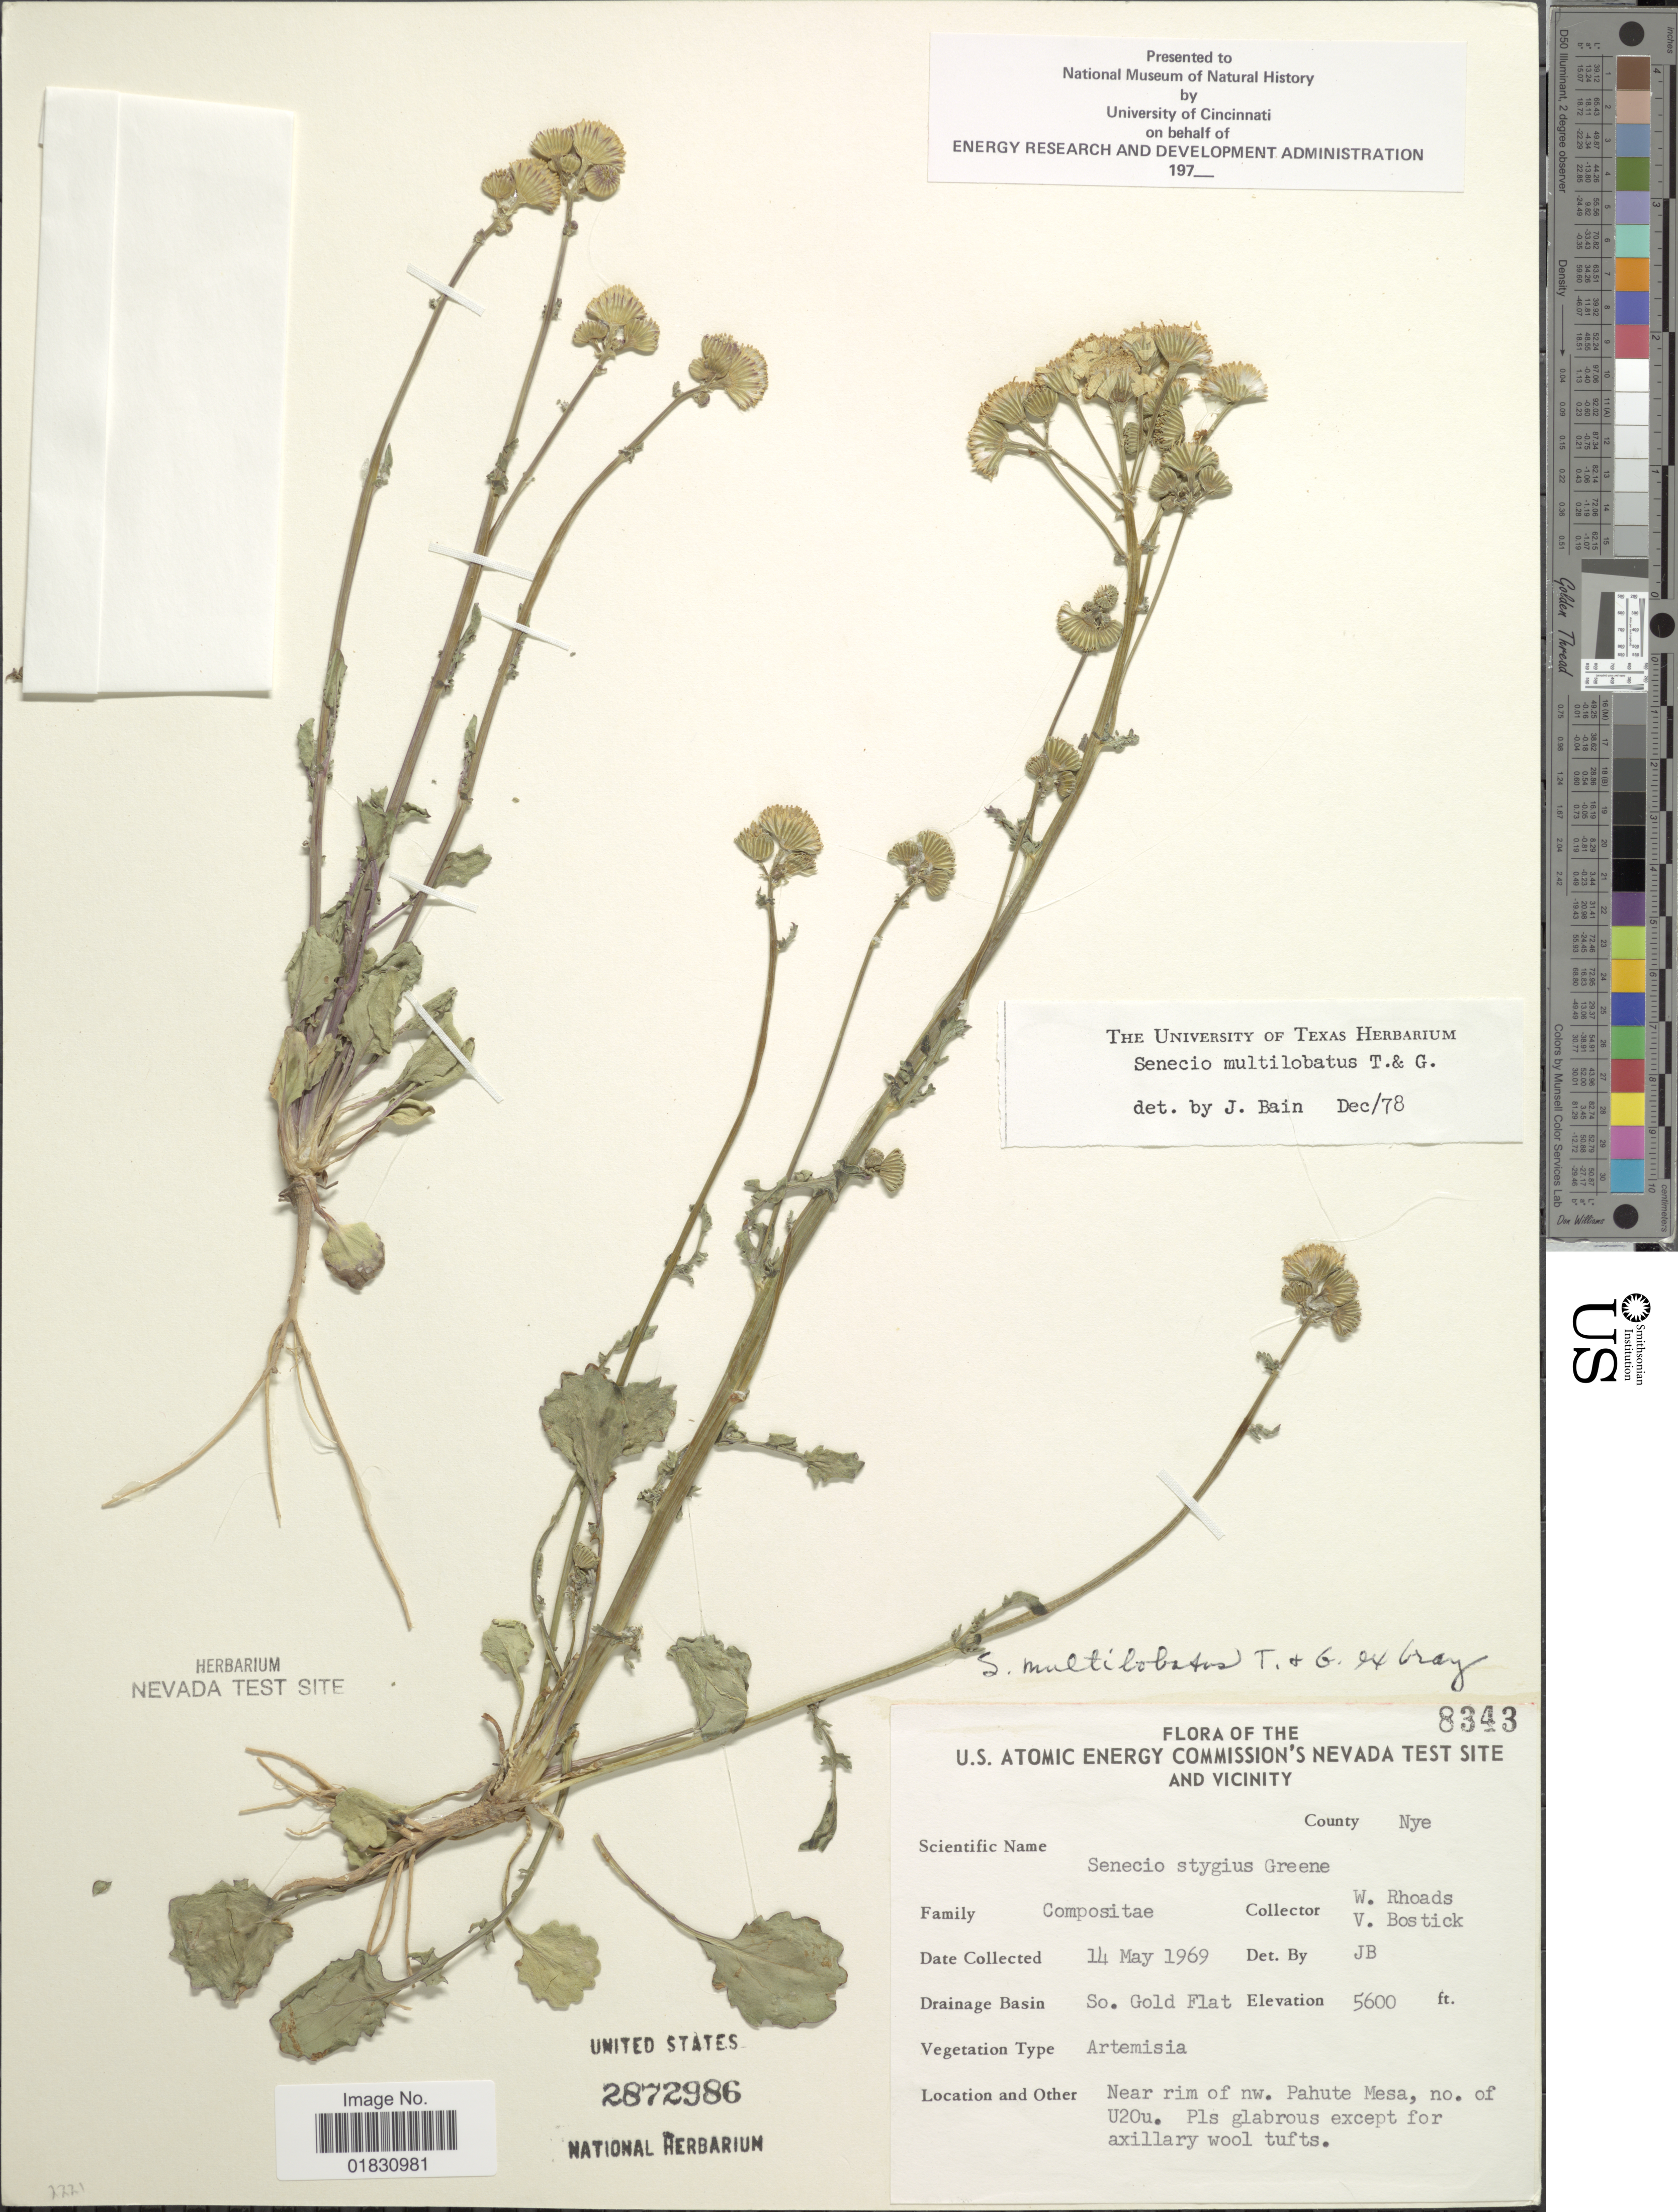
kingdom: Plantae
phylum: Tracheophyta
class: Magnoliopsida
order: Asterales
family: Asteraceae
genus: Packera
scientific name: Packera multilobata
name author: (Torr. & A. Gray) W.A. Weber & Á. Löve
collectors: W. Rhoads & V. Bostick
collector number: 8343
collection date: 1969-05-14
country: United States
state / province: Nevada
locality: U.S. Atomic Energy Commission's Nevada Test Site And Vicinity, County Nye, Drainage Basin So. Goldt Flat, Near rim of nw. Pahute Mesa, no. of U20u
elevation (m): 1707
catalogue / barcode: US 2872986